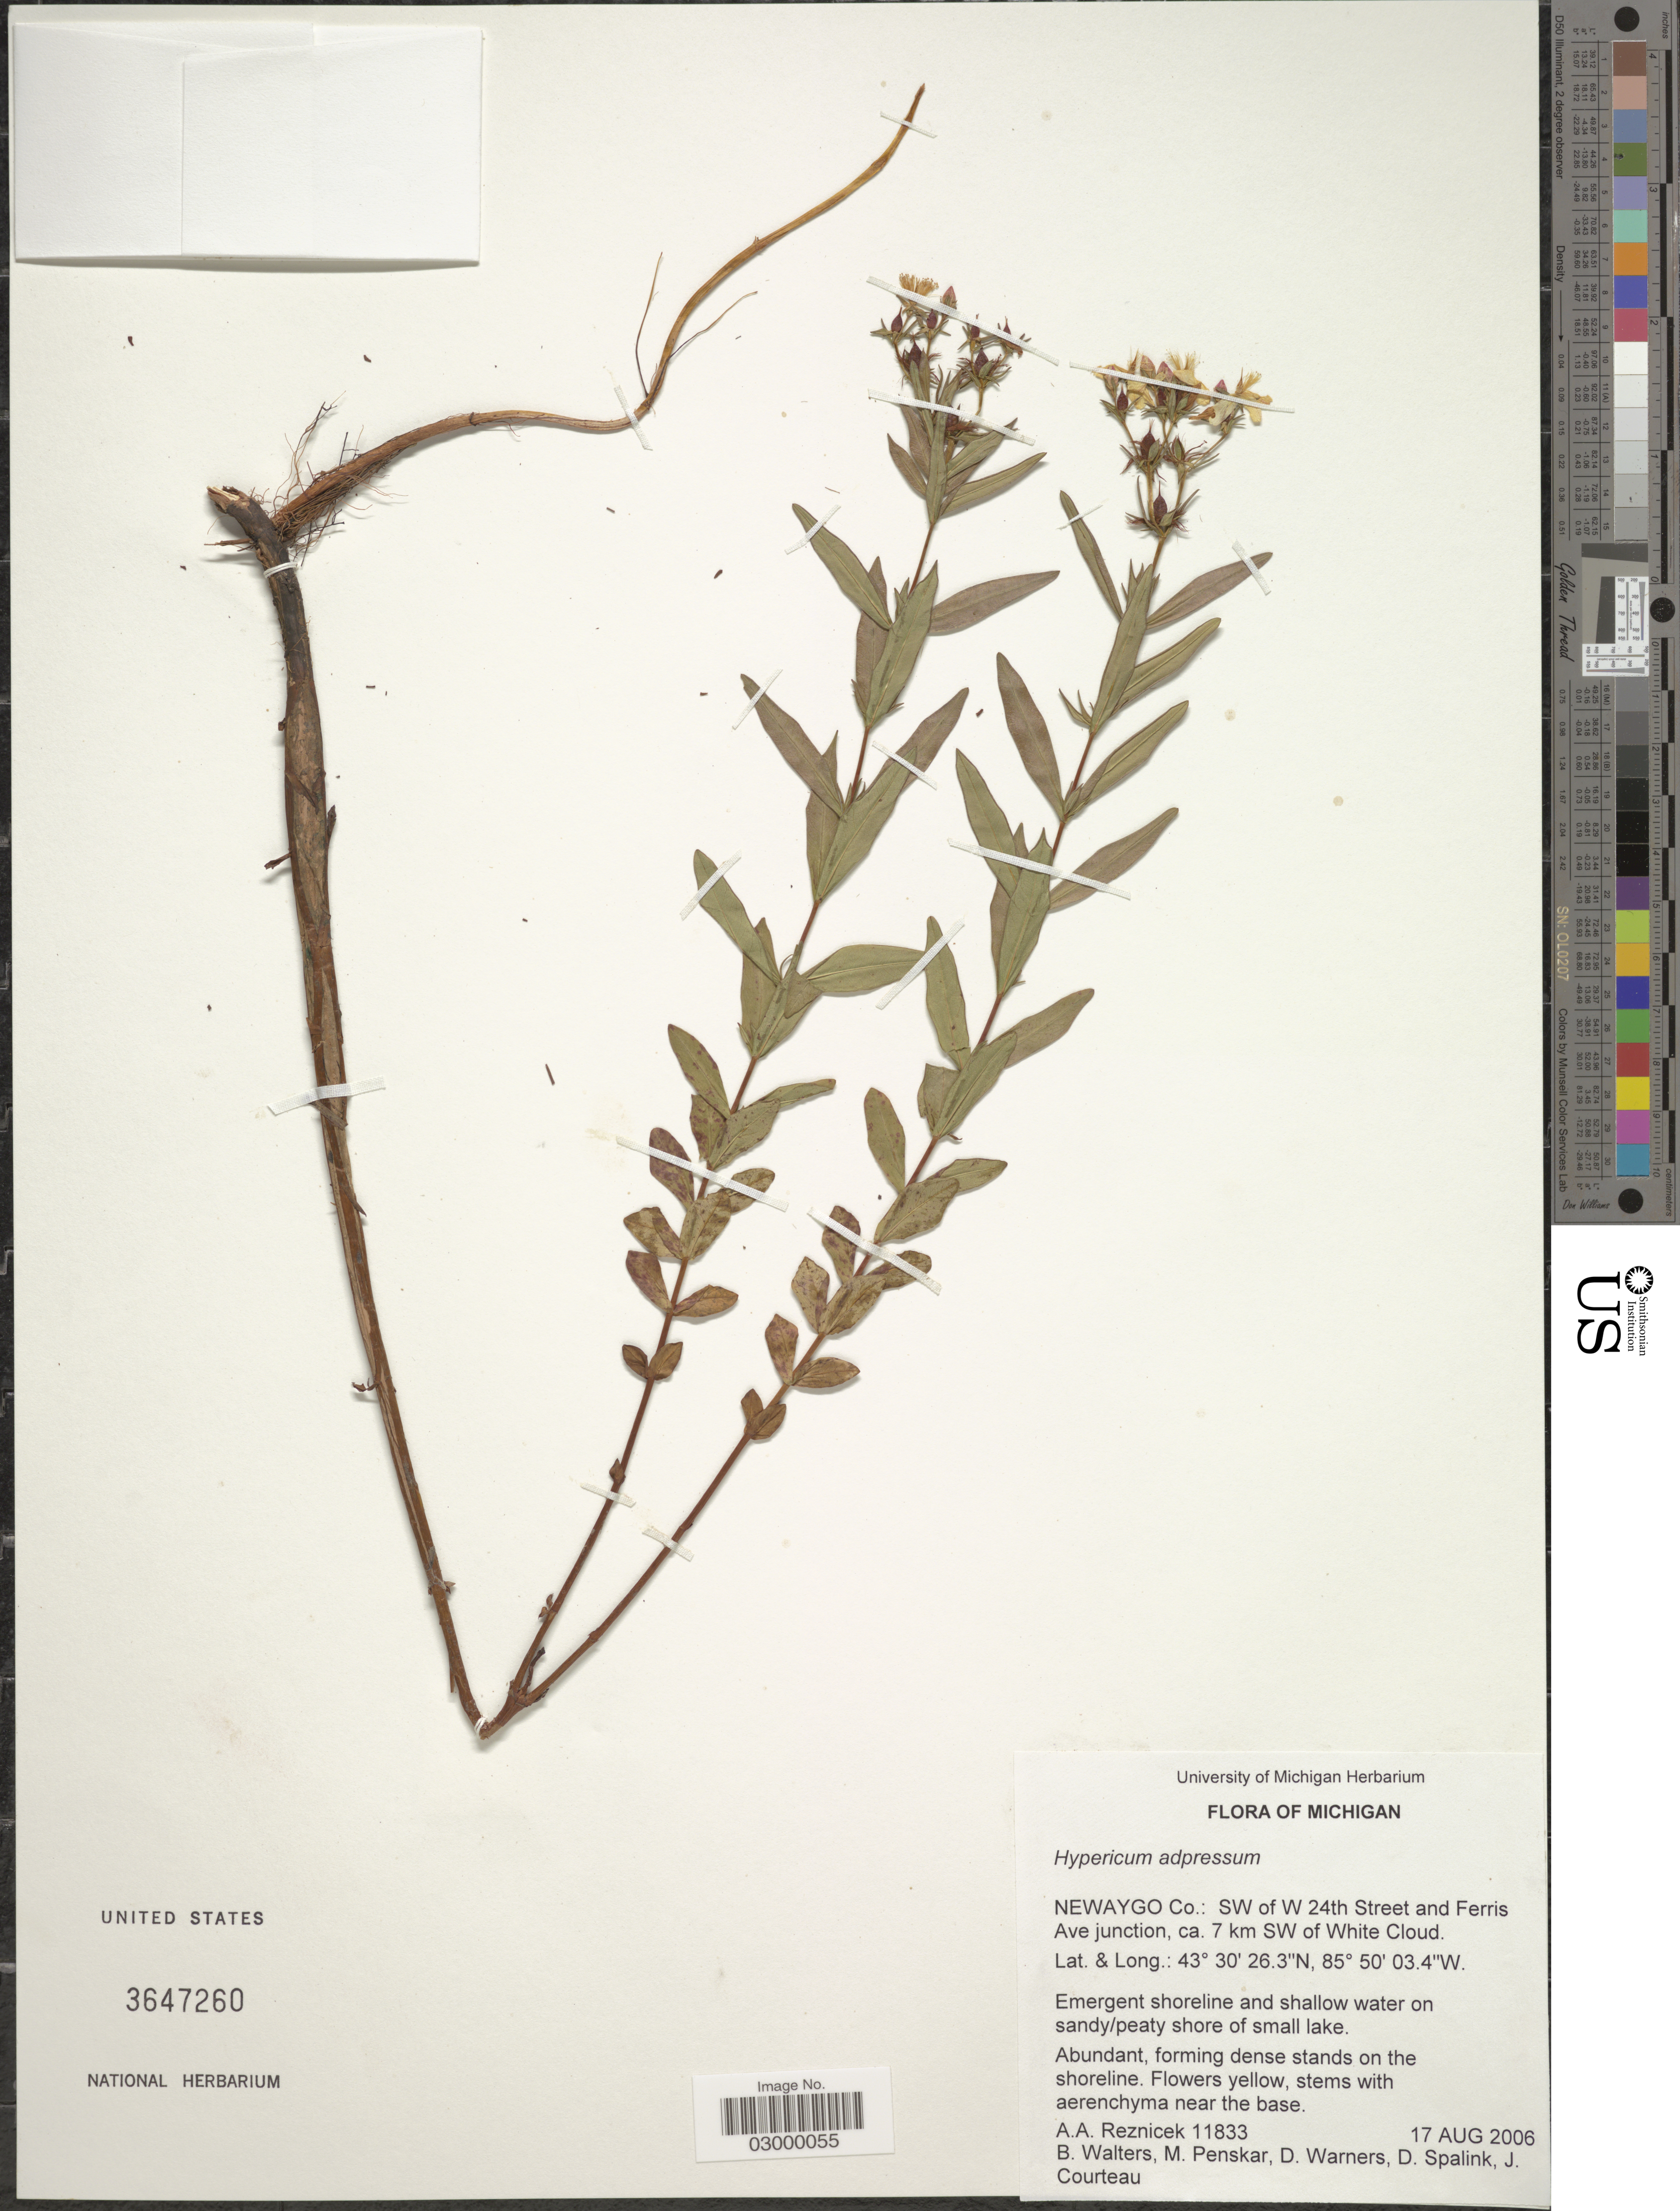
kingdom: Plantae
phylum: Tracheophyta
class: Magnoliopsida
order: Malpighiales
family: Hypericaceae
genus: Hypericum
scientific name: Hypericum adpressum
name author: W.P.C. Barton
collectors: A. A. Reznicek, B. Walters, M. Penskar, D. Warners & et al.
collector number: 11833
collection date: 2006-08-17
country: United States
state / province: Michigan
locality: Newaygo Co., SW of W 24th Street and Ferris Ave junction, ca. 7 km SW of White Cloud.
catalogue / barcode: US 3647260